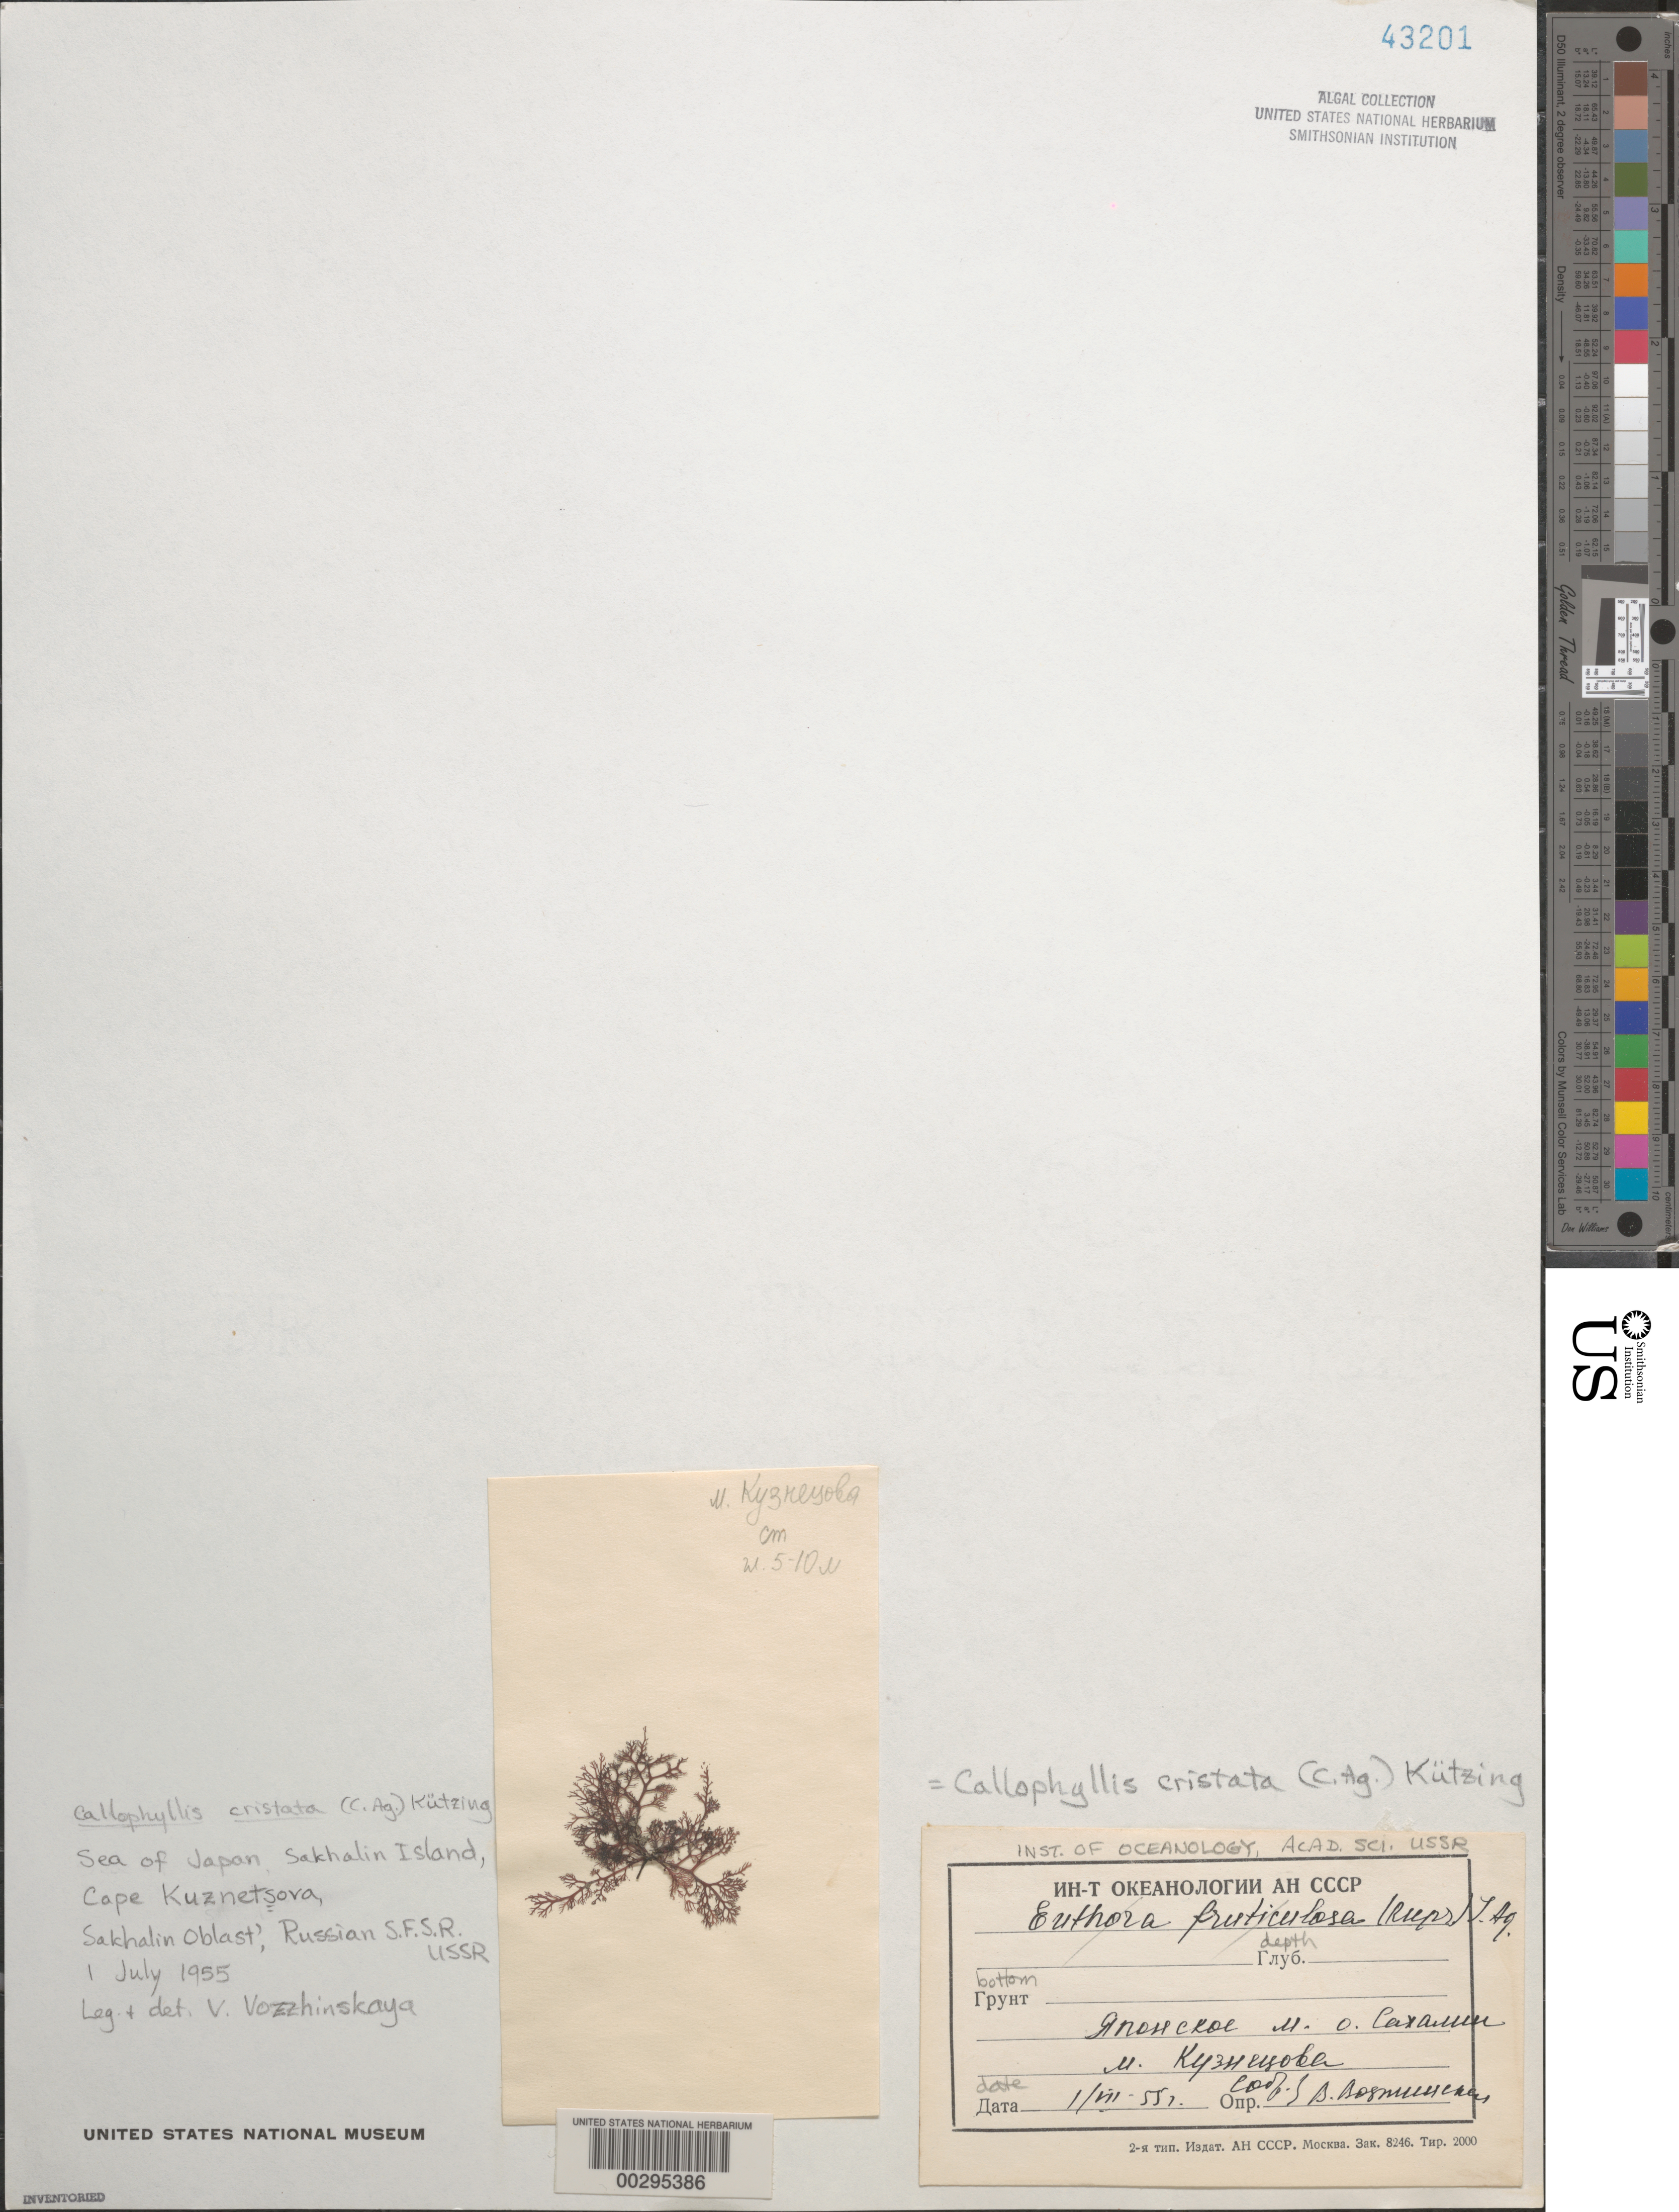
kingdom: Plantae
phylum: Rhodophyta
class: Florideophyceae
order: Gigartinales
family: Kallymeniaceae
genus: Euthora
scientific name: Euthora cristata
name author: (C. Agardh) J. Agardh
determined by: Algae name updating Project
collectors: V. Vozzhinskaya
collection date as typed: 01 Jul 1955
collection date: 1955-07-01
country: Russian Federation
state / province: Sakhalin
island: Sakhalin Island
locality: Sea of Japan, Cape Kuznetsova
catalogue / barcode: US 43201